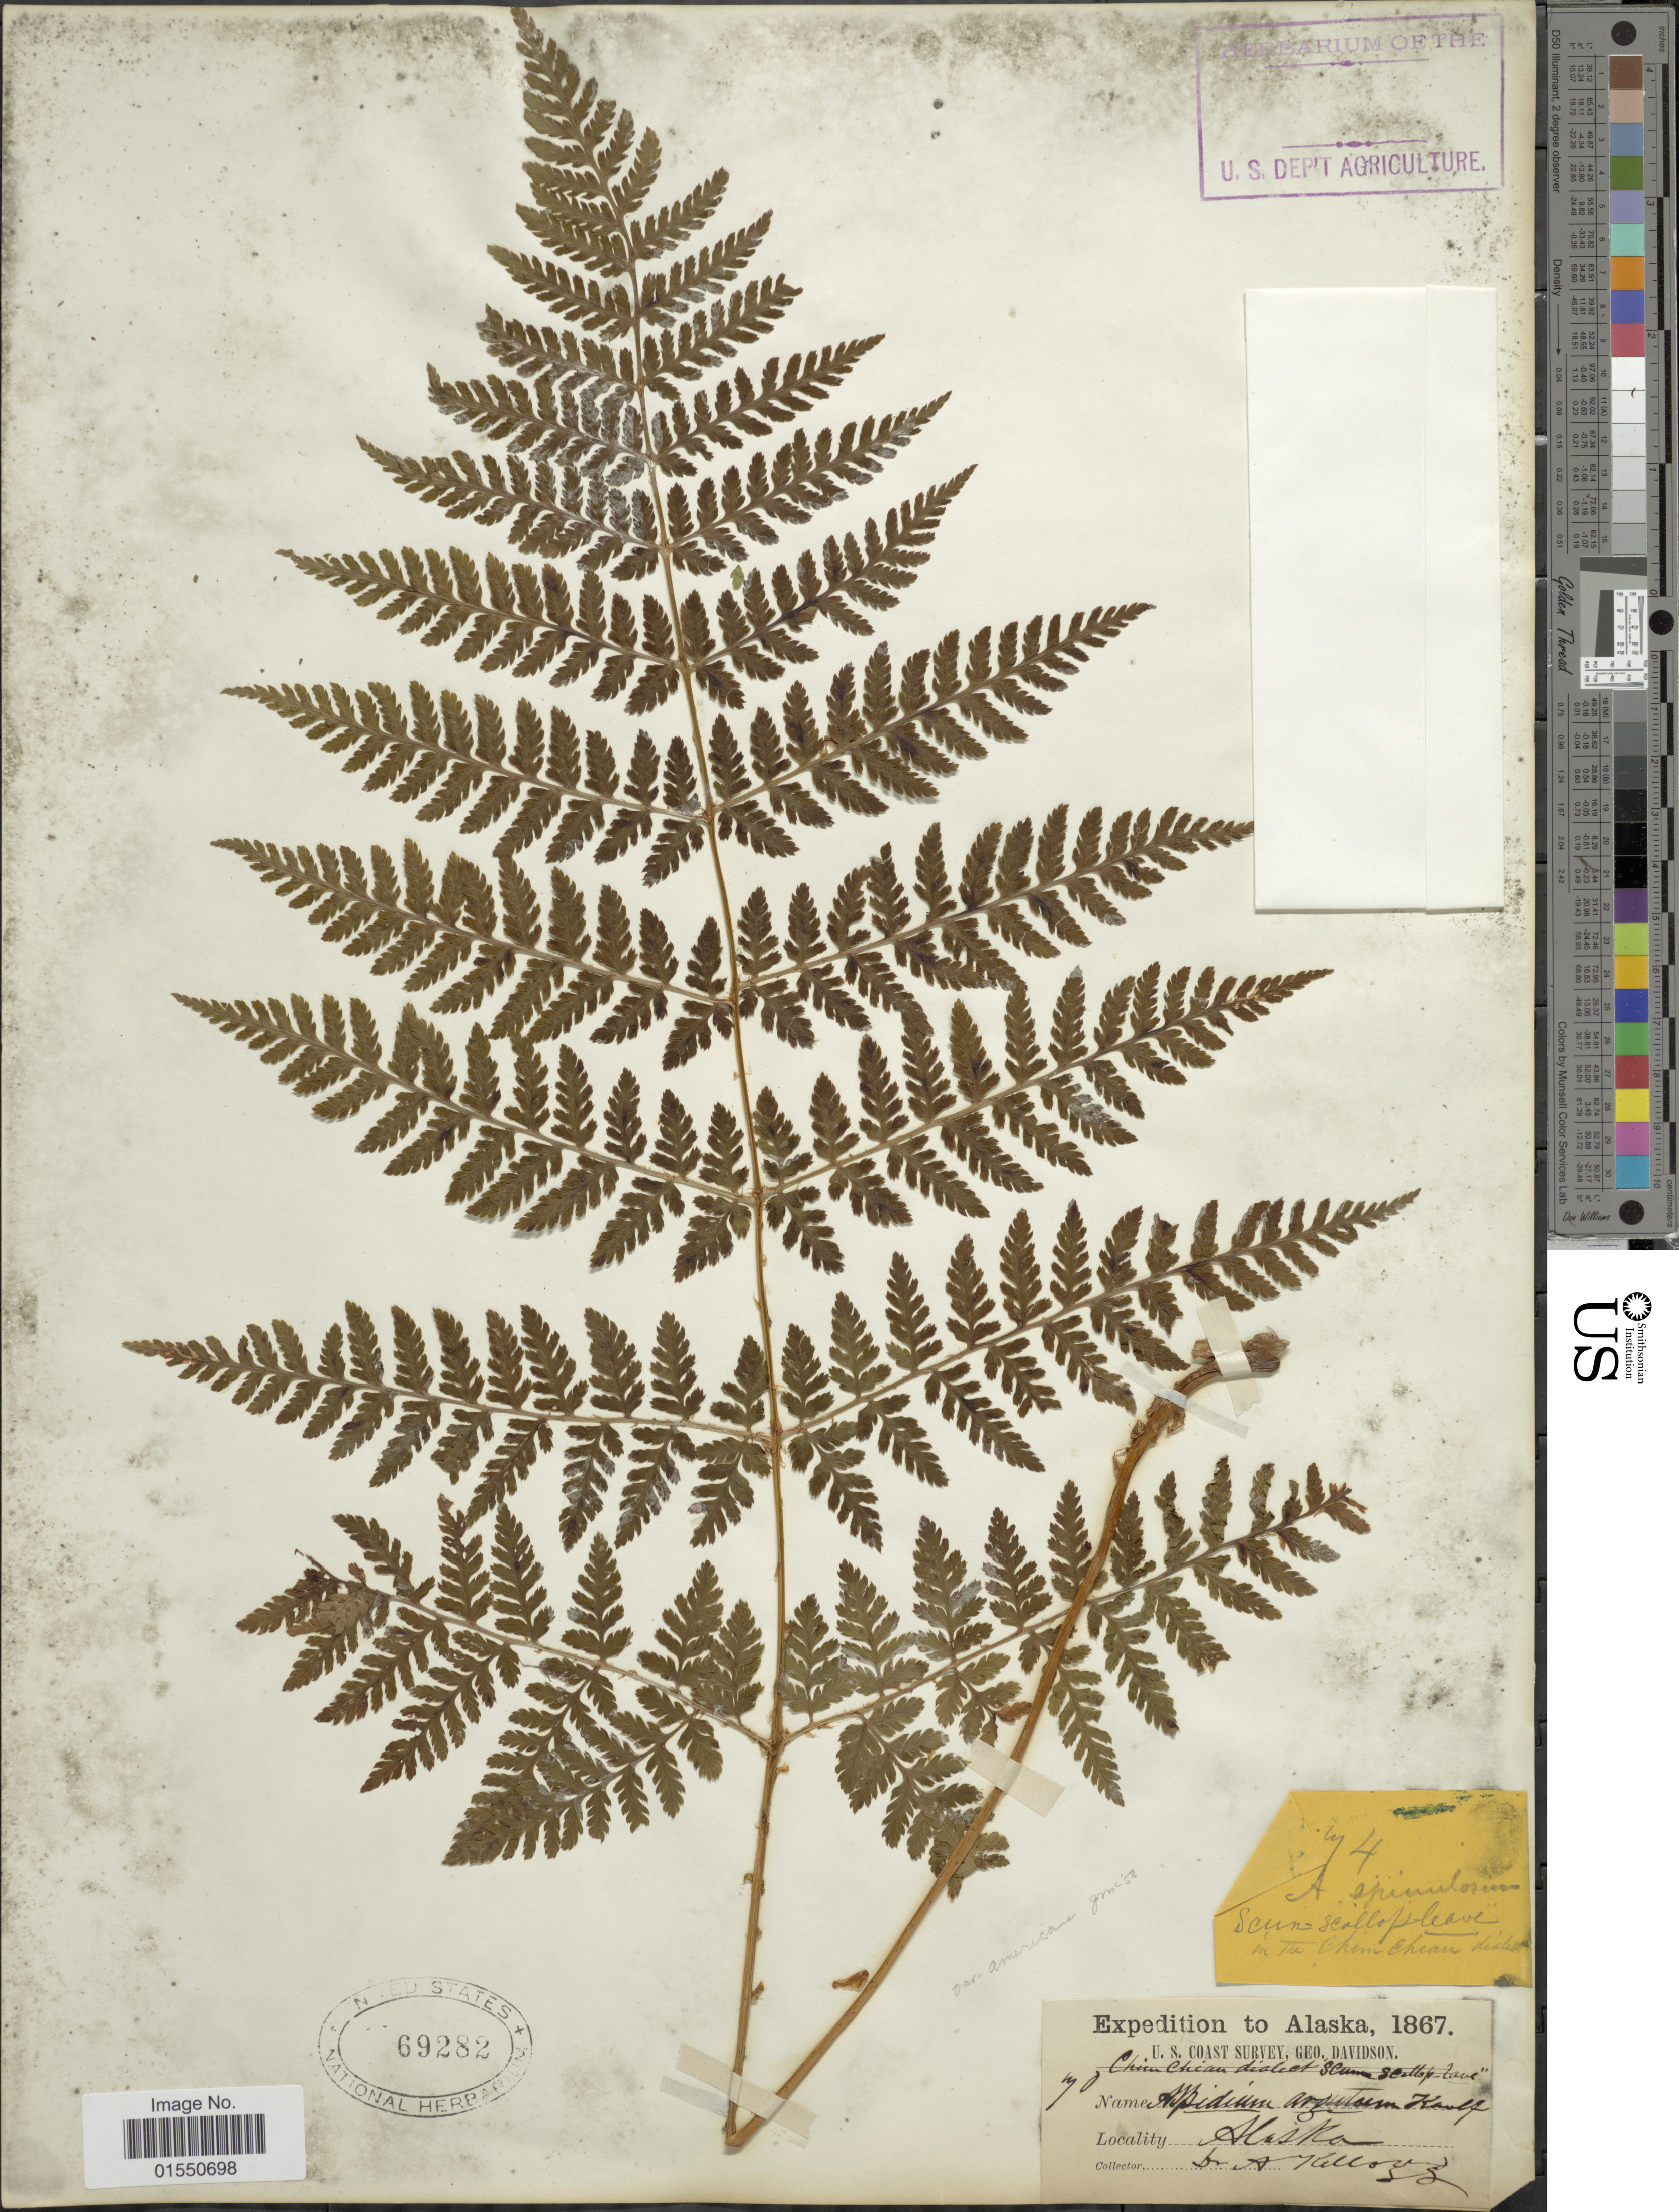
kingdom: Plantae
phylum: Tracheophyta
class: Polypodiopsida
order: Polypodiales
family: Dryopteridaceae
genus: Dryopteris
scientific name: Dryopteris expansa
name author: (C. Presl) Fraser-Jenk. & Jermy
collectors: A. Kellog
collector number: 70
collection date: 1867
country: United States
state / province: Alaska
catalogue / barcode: US 69282